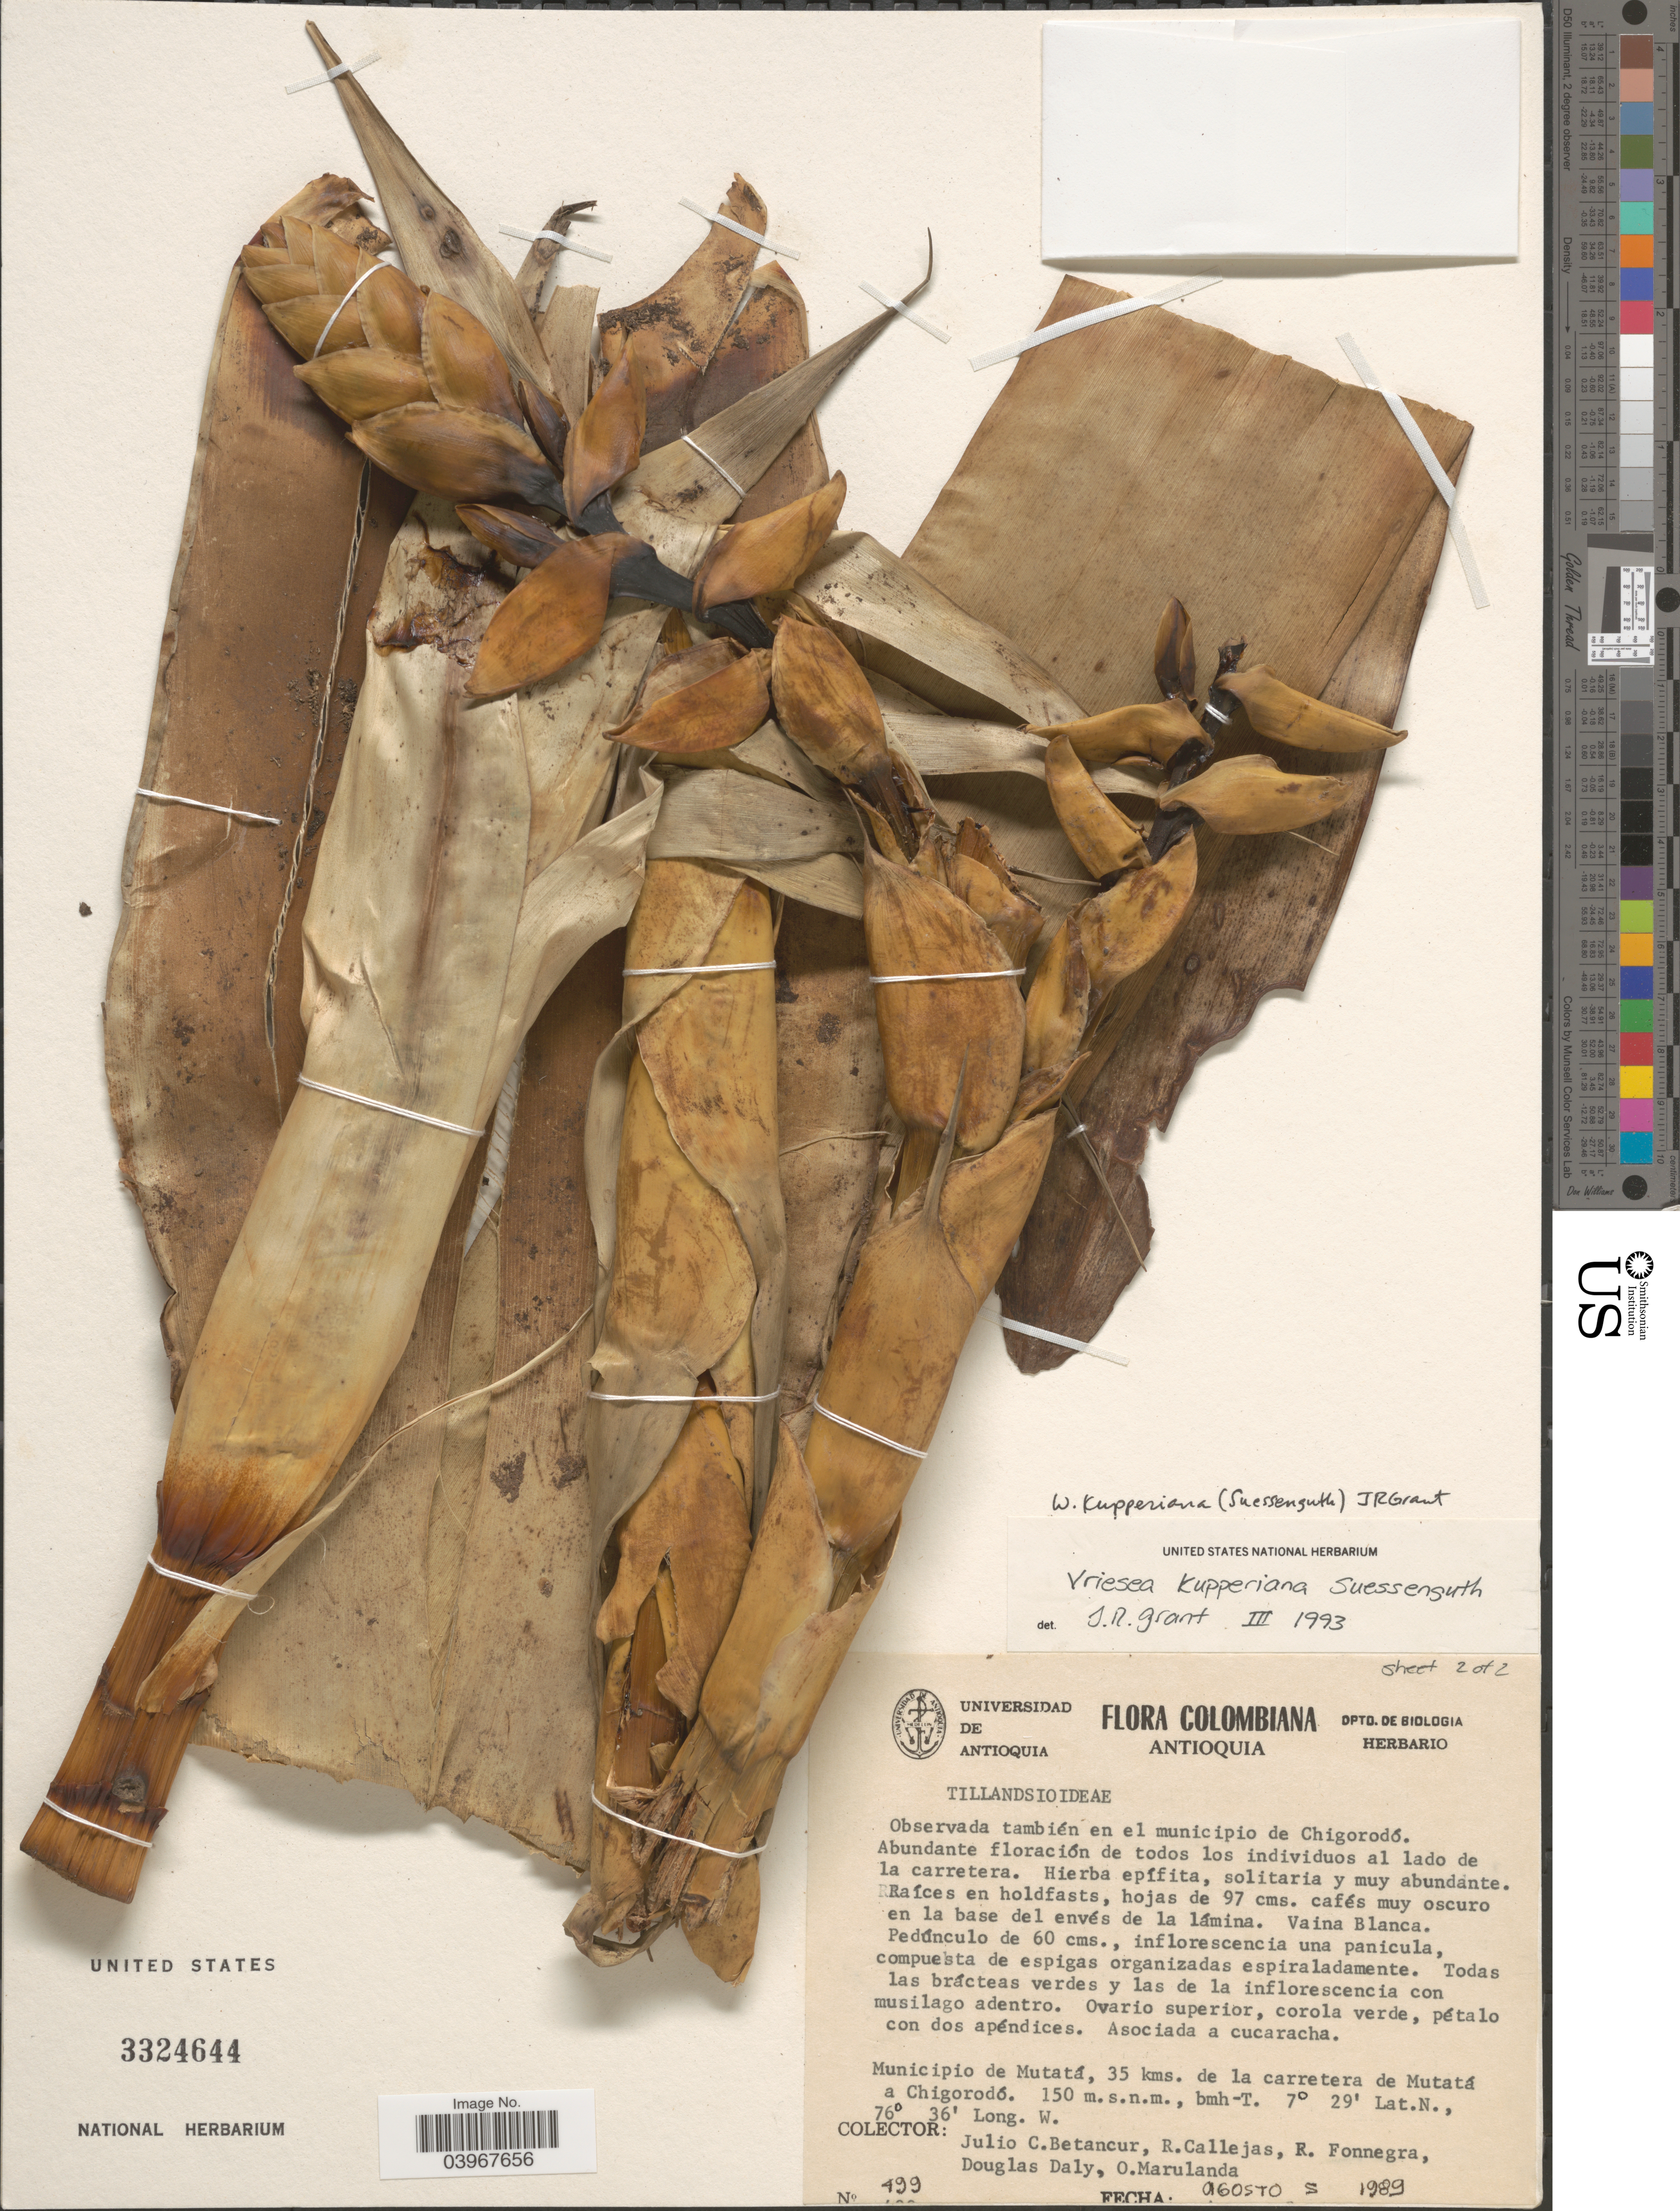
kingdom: Plantae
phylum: Tracheophyta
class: Liliopsida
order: Poales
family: Bromeliaceae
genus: Werauhia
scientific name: Werauhia kupperiana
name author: (Suess.) J.R. Grant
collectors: J. C. Betancur, R. Callejas, R. Fonnegra, D. C. Daly & O. Marulanda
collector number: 499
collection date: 1989-08-05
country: Colombia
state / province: Antioquia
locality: Observada también en el municipio de Chigorodó. Municipio de Mutatá, 35 kms. de la carretera de Mutatá a Chigorodó.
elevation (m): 150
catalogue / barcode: US 3324644